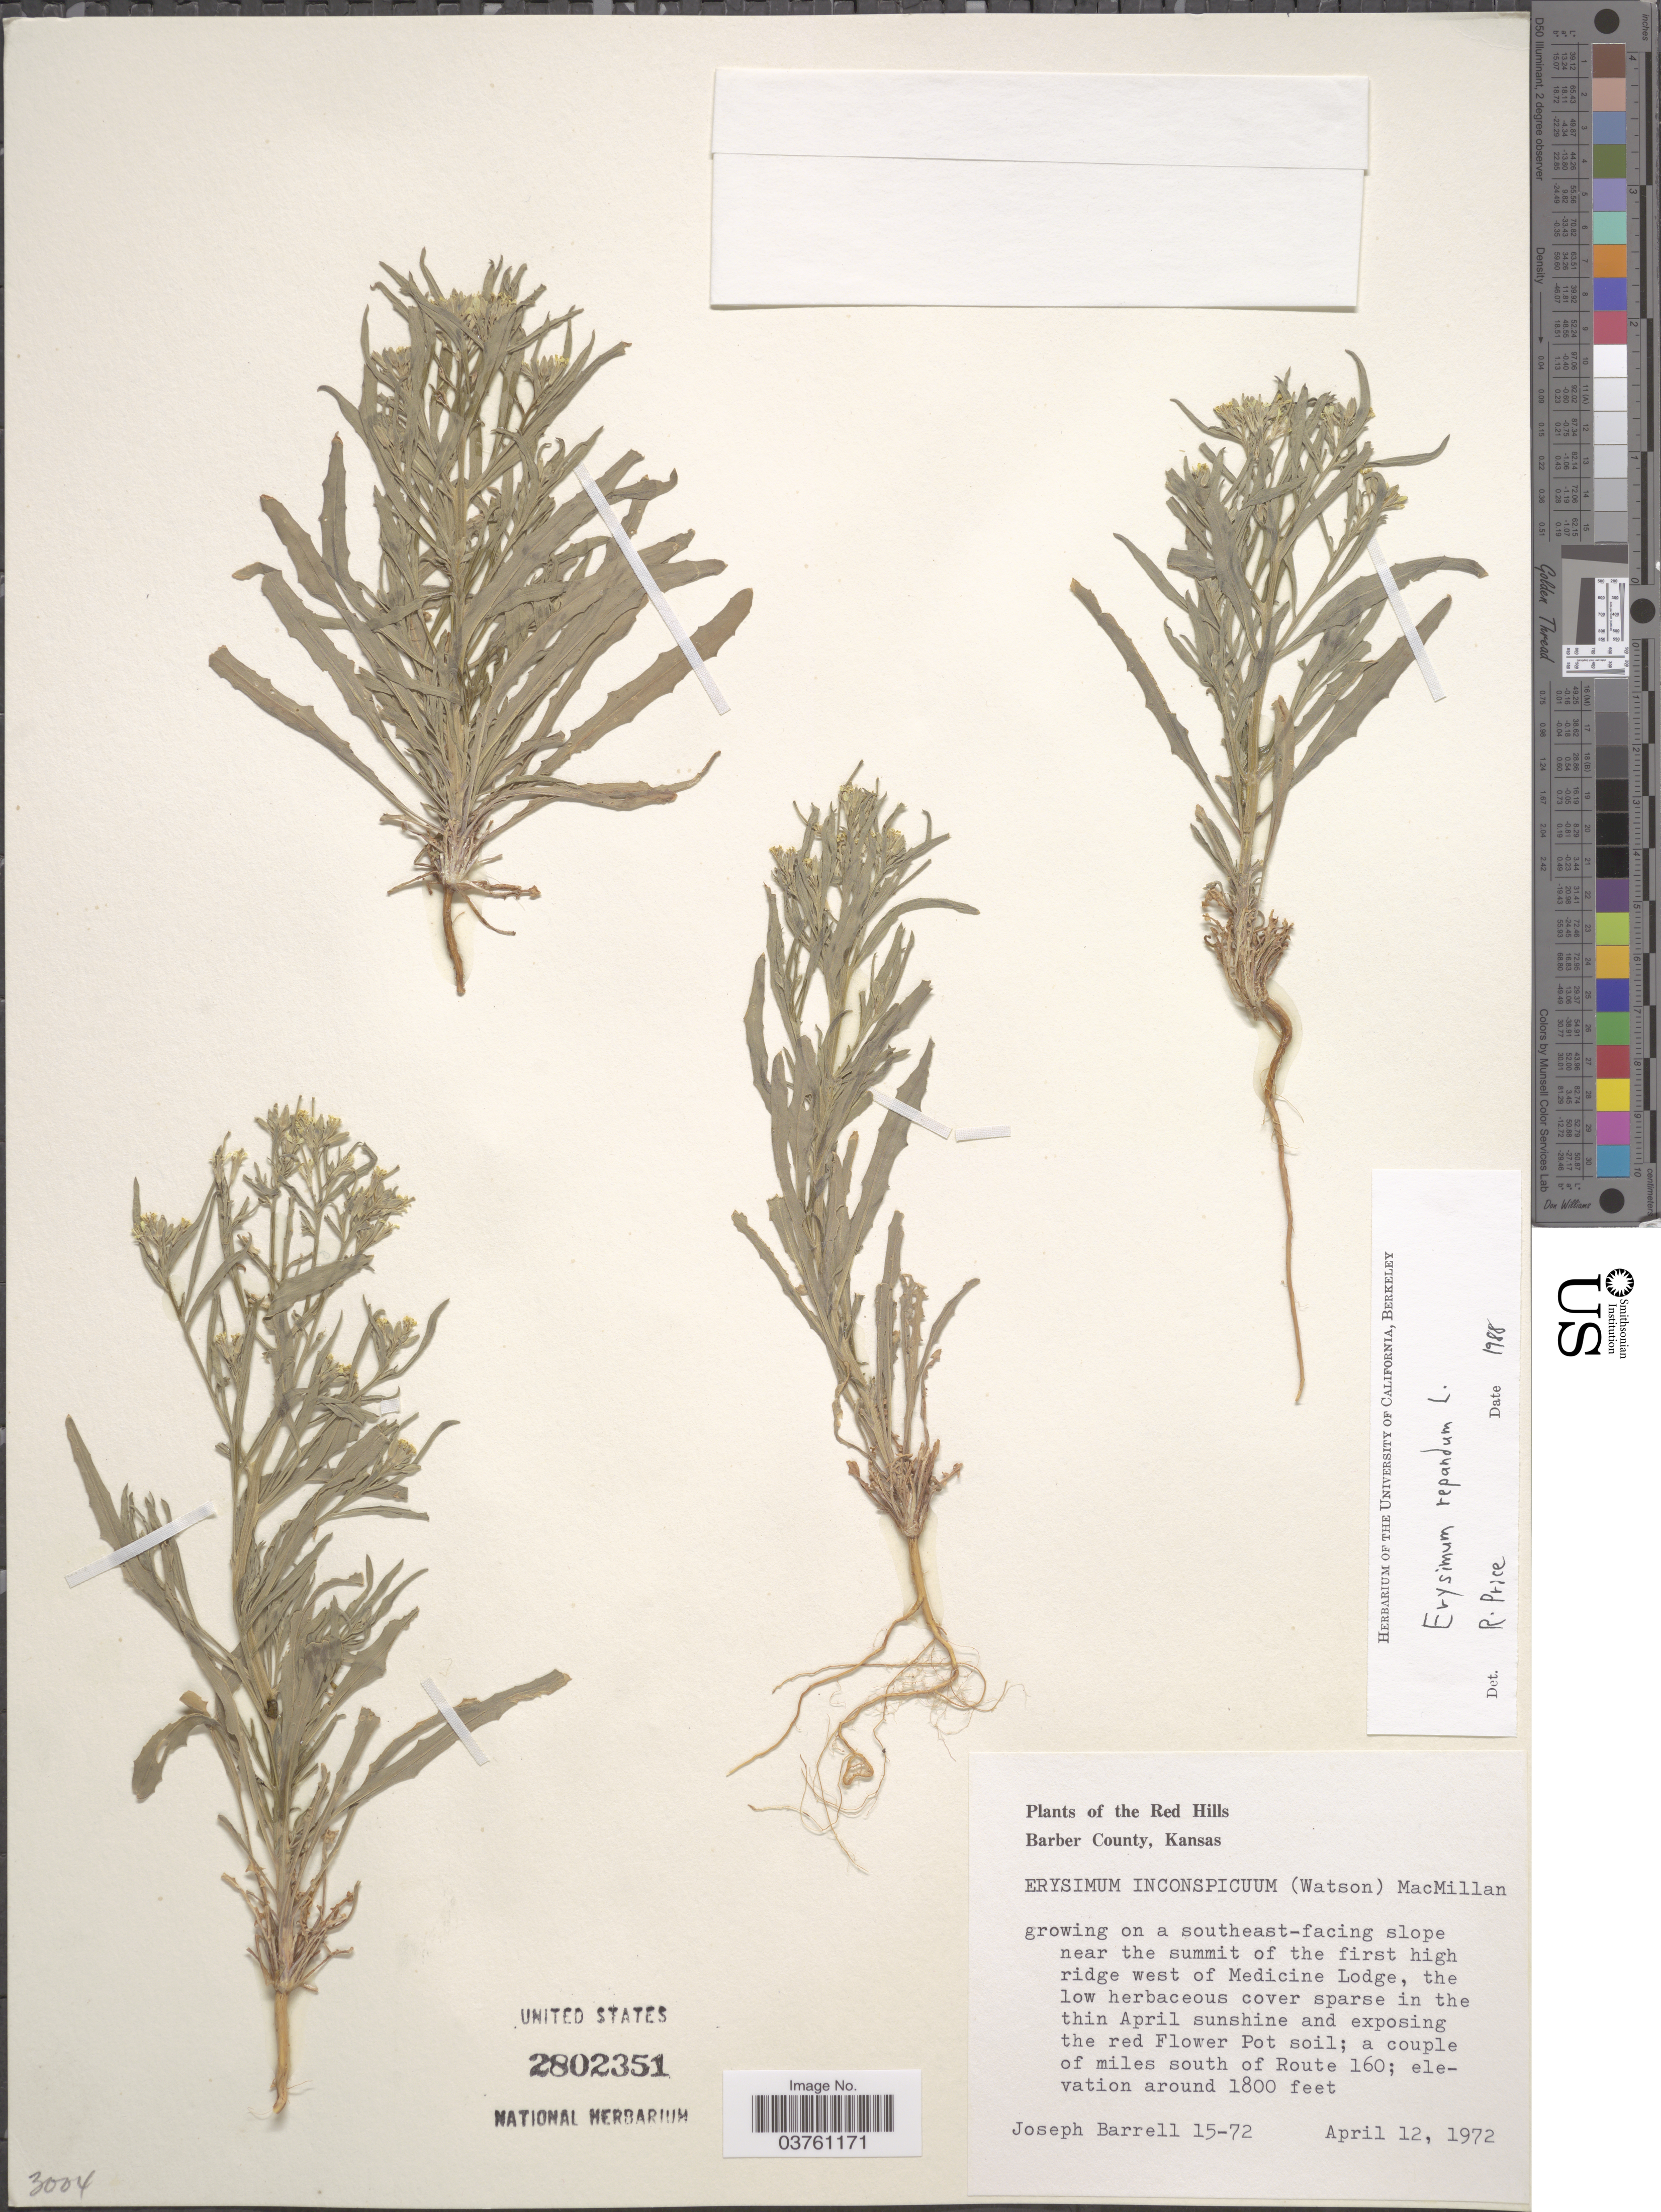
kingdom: Plantae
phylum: Tracheophyta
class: Magnoliopsida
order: Brassicales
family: Brassicaceae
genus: Erysimum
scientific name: Erysimum repandum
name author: L.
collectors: J. Barrell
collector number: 15-72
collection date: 1972-04-12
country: United States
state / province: Kansas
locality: The Red Hills. Barber County. Growing on a southeast-facing slope near the summit of the first high ridge west of Medicine Lodge. A couple of miles south of Route 160.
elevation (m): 549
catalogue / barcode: US 2802351